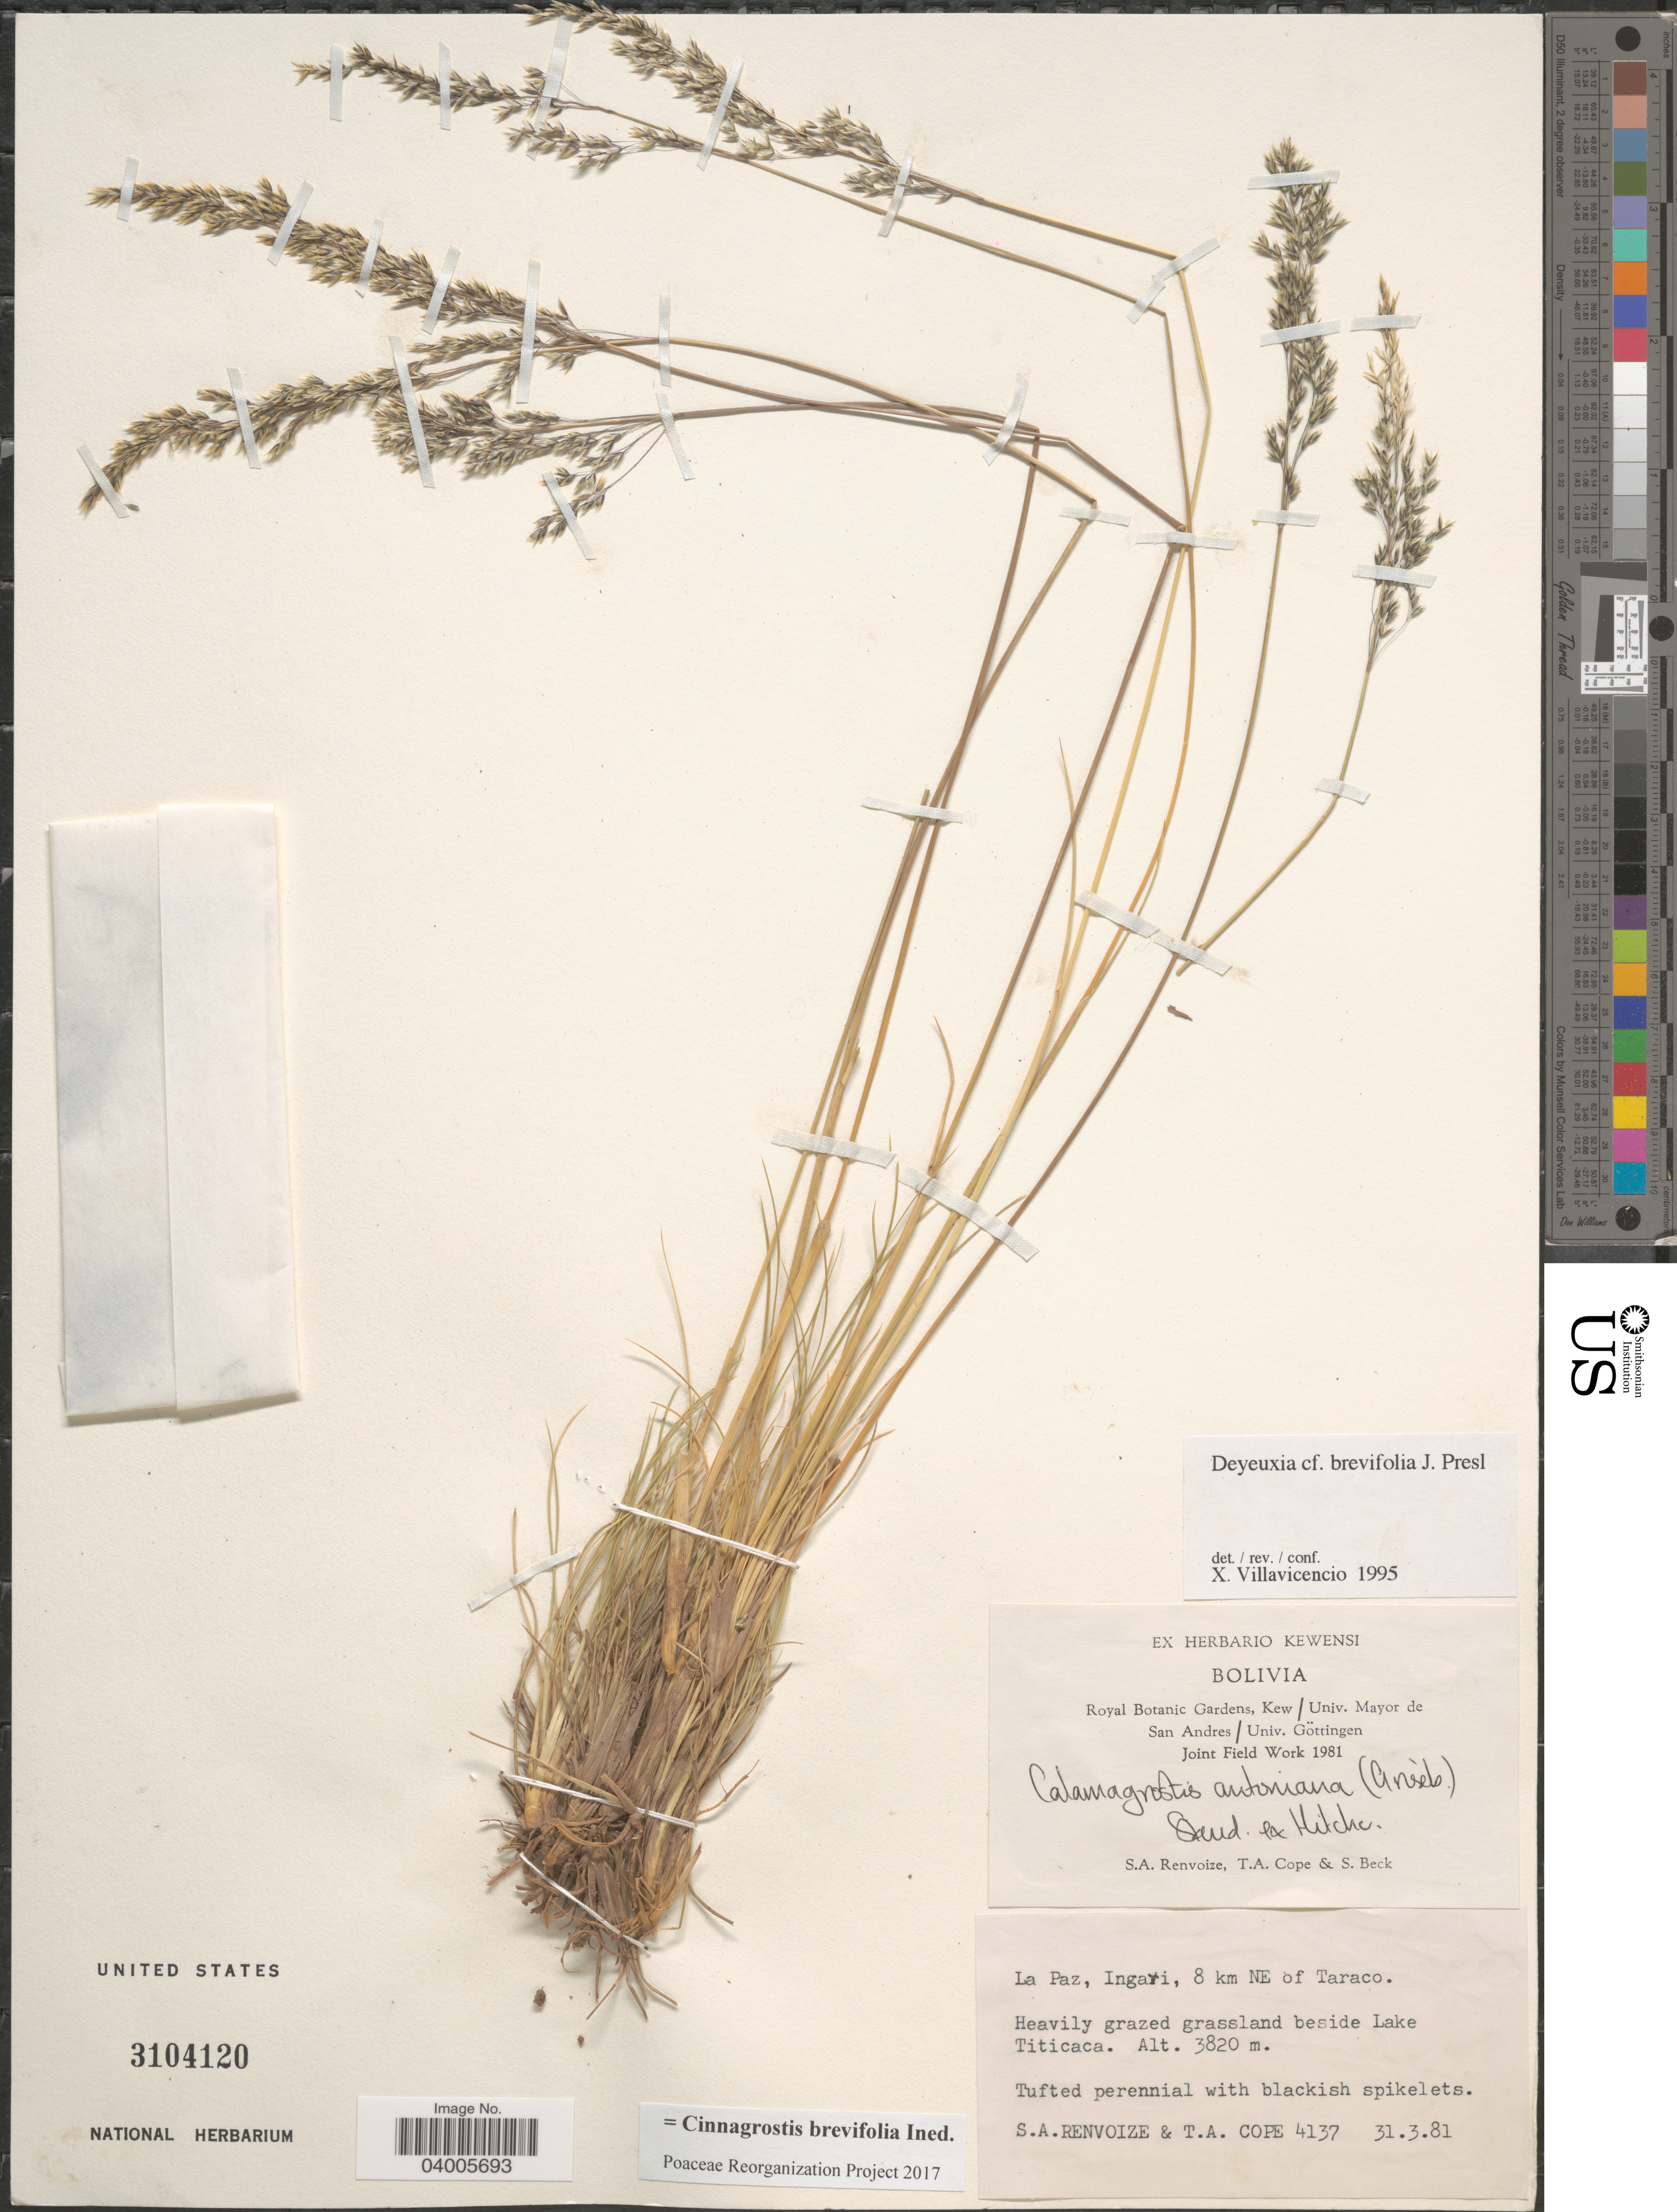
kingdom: Plantae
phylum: Tracheophyta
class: Liliopsida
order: Poales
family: Poaceae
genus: Cinnagrostis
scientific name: Cinnagrostis brevifolia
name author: (J. Presl) P.M. Peterson et al.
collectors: S. A. Renvoize, T. A. Cope & S. G. Beck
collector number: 4137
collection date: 1981-03-31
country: Bolivia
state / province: La Paz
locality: Ingavi, 8 km NE of Taraco. Heavily grazed grassland beside Lake Titicaca.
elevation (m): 3820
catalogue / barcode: US 3104120